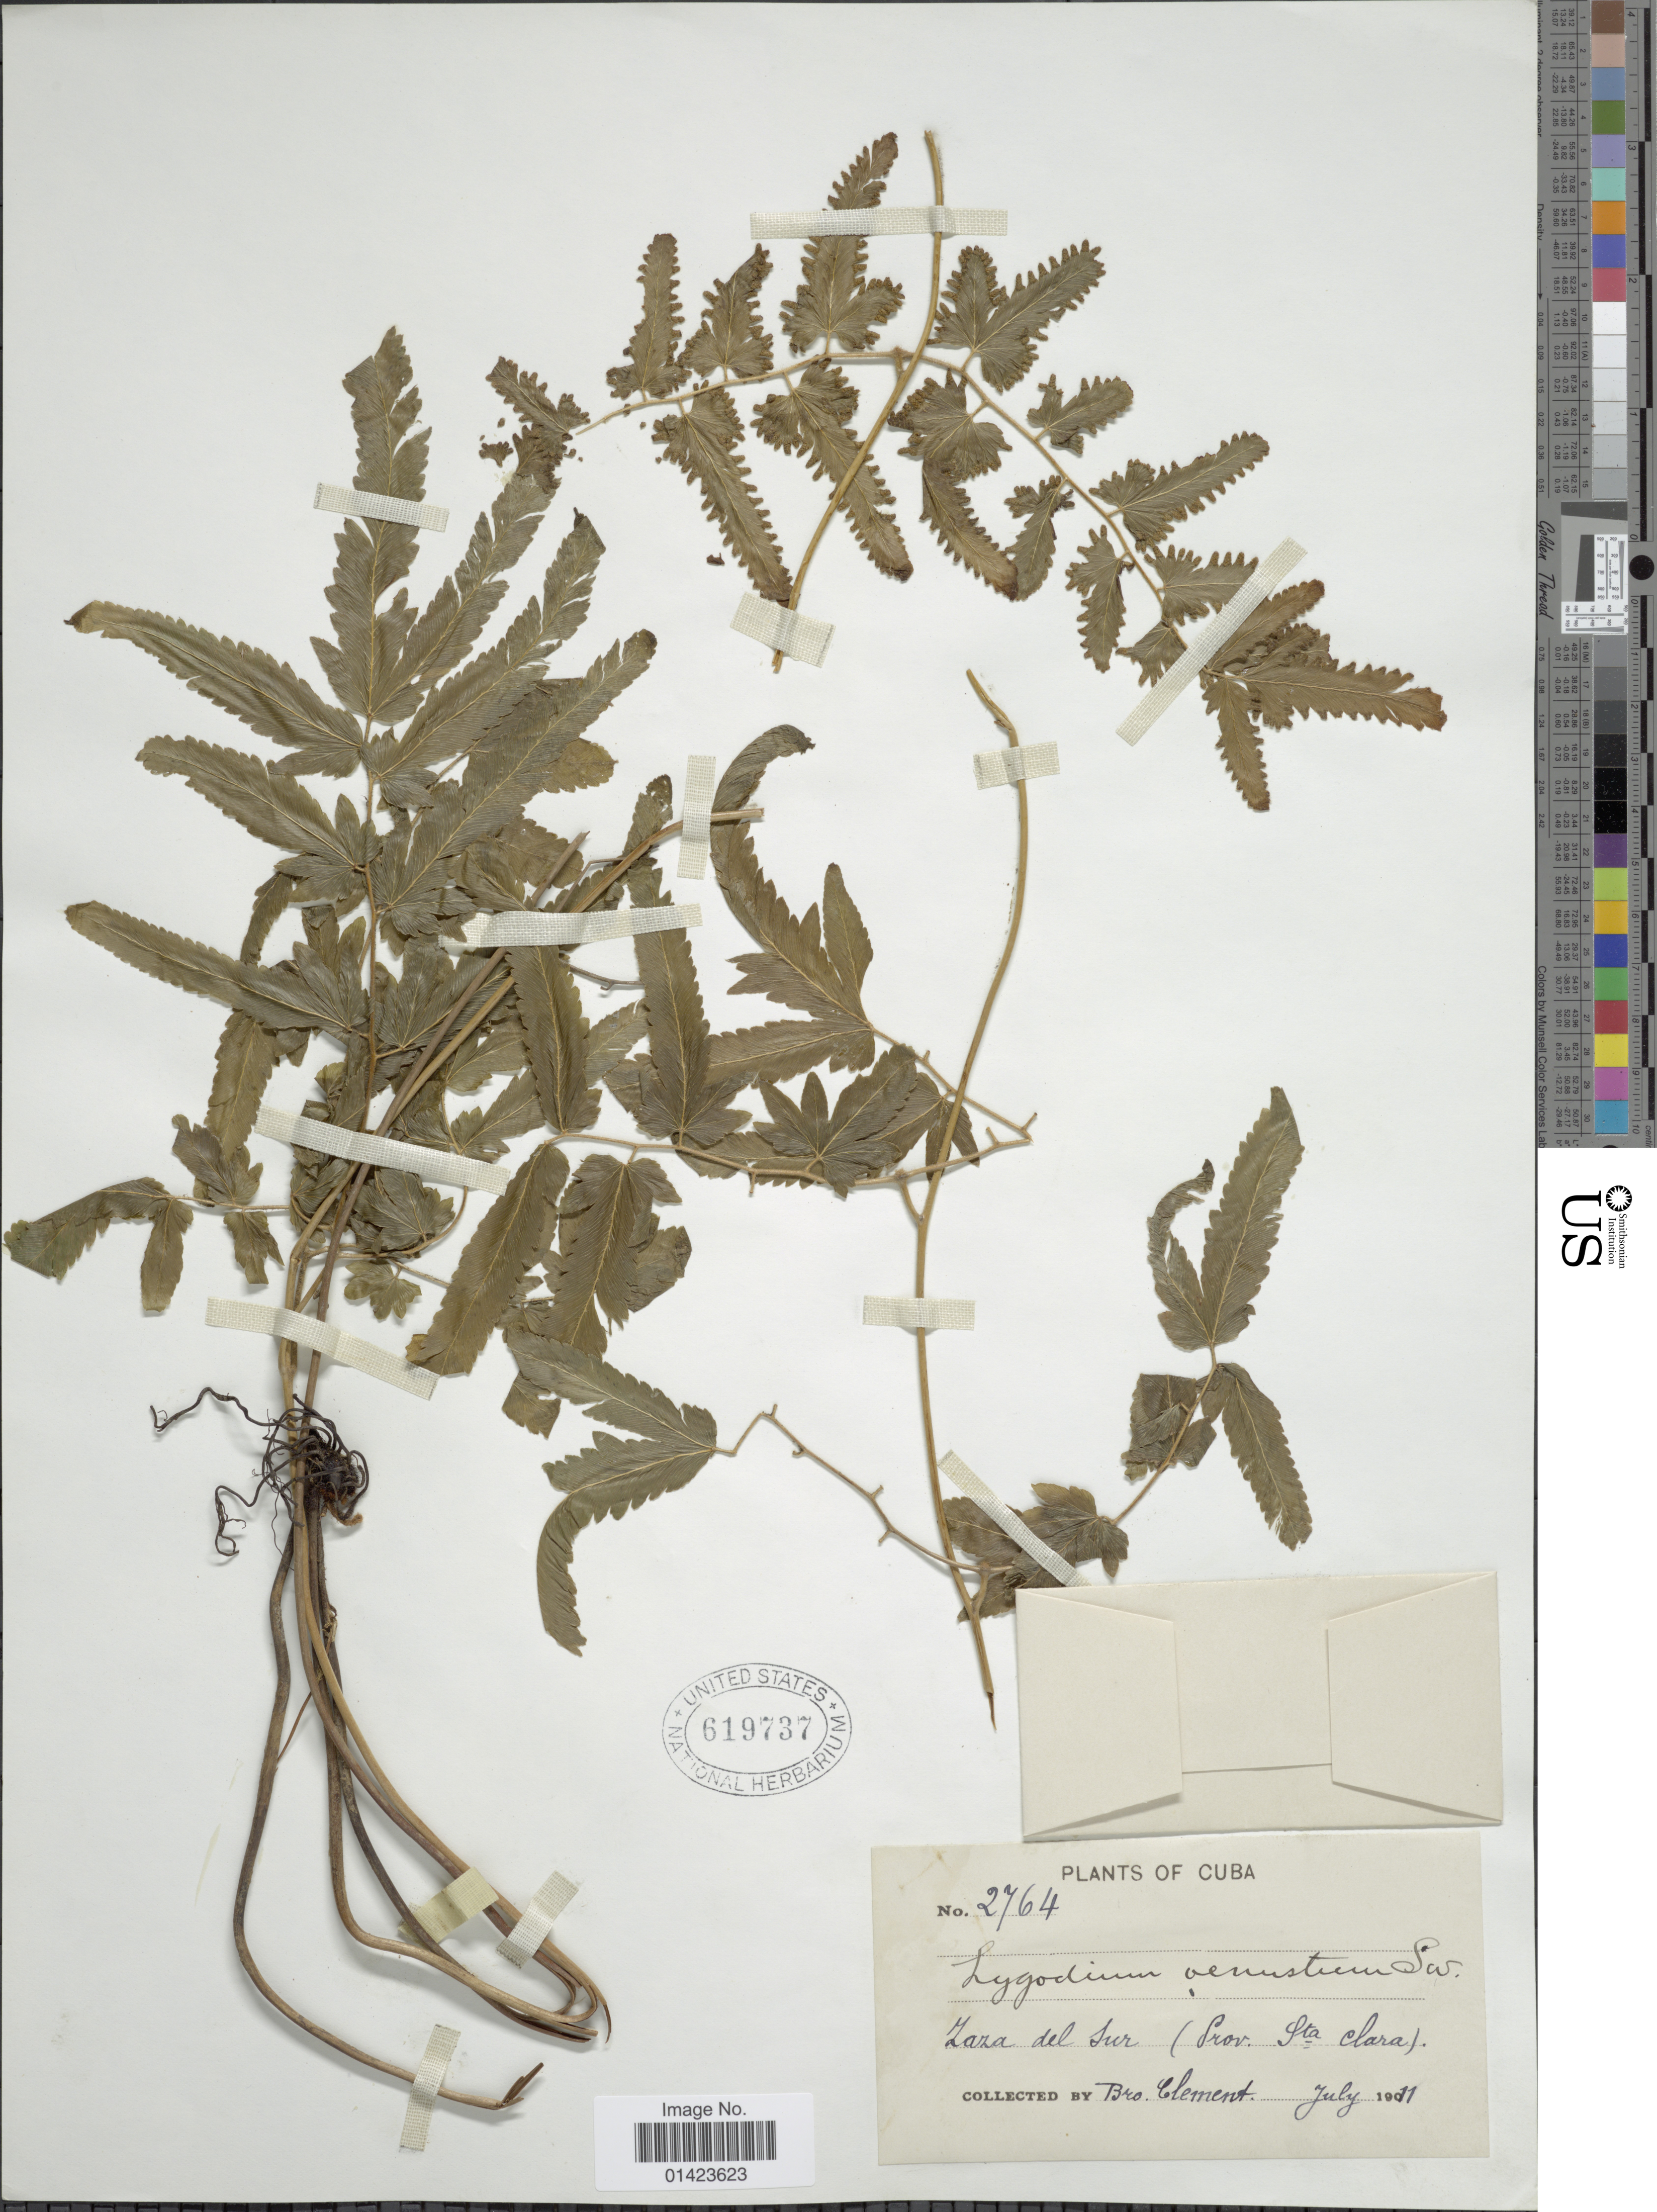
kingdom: Plantae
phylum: Tracheophyta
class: Polypodiopsida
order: Schizaeales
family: Lygodiaceae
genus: Lygodium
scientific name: Lygodium venustum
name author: Sw.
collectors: B. Clement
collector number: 2764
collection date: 1911-07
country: Cuba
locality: Taza del Sur(prov Sta. Clara)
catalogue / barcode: US 619737